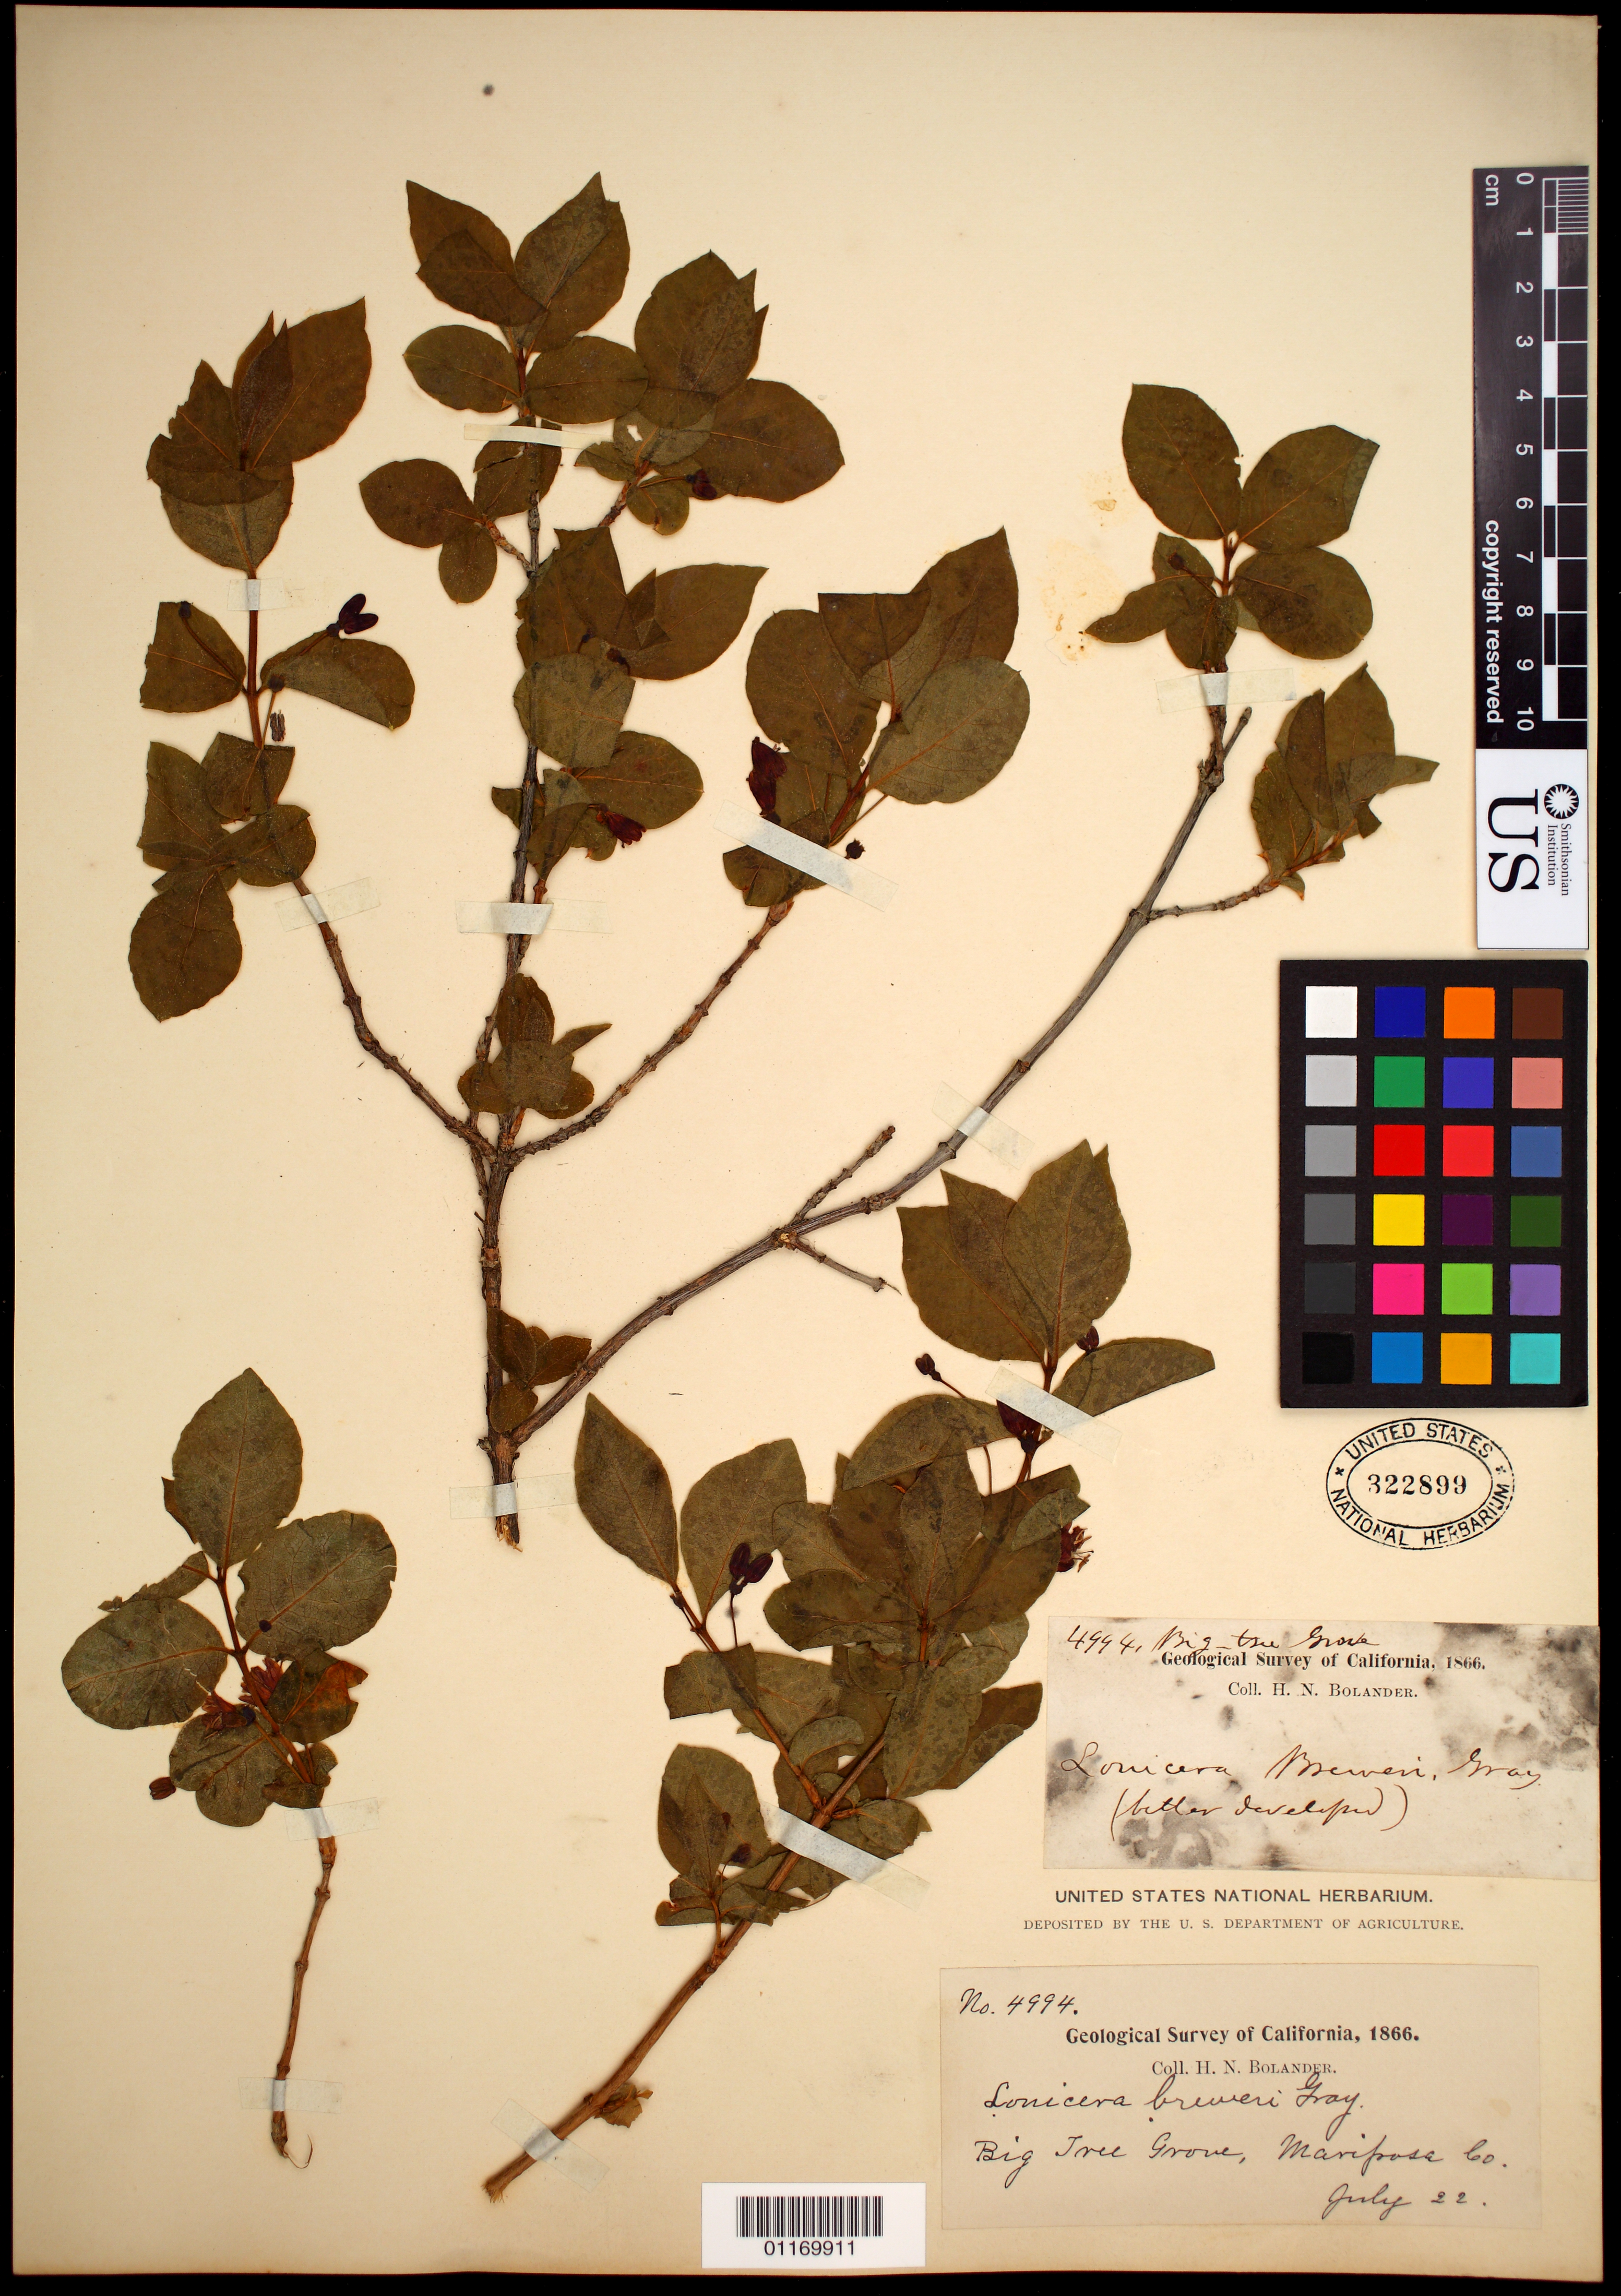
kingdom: Plantae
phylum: Tracheophyta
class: Magnoliopsida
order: Dipsacales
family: Caprifoliaceae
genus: Lonicera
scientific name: Lonicera breweri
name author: A. Gray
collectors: H. Bolander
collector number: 4994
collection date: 1866-07-22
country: United States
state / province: California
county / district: Mariposa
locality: Big Tree Grove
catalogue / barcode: US 322899